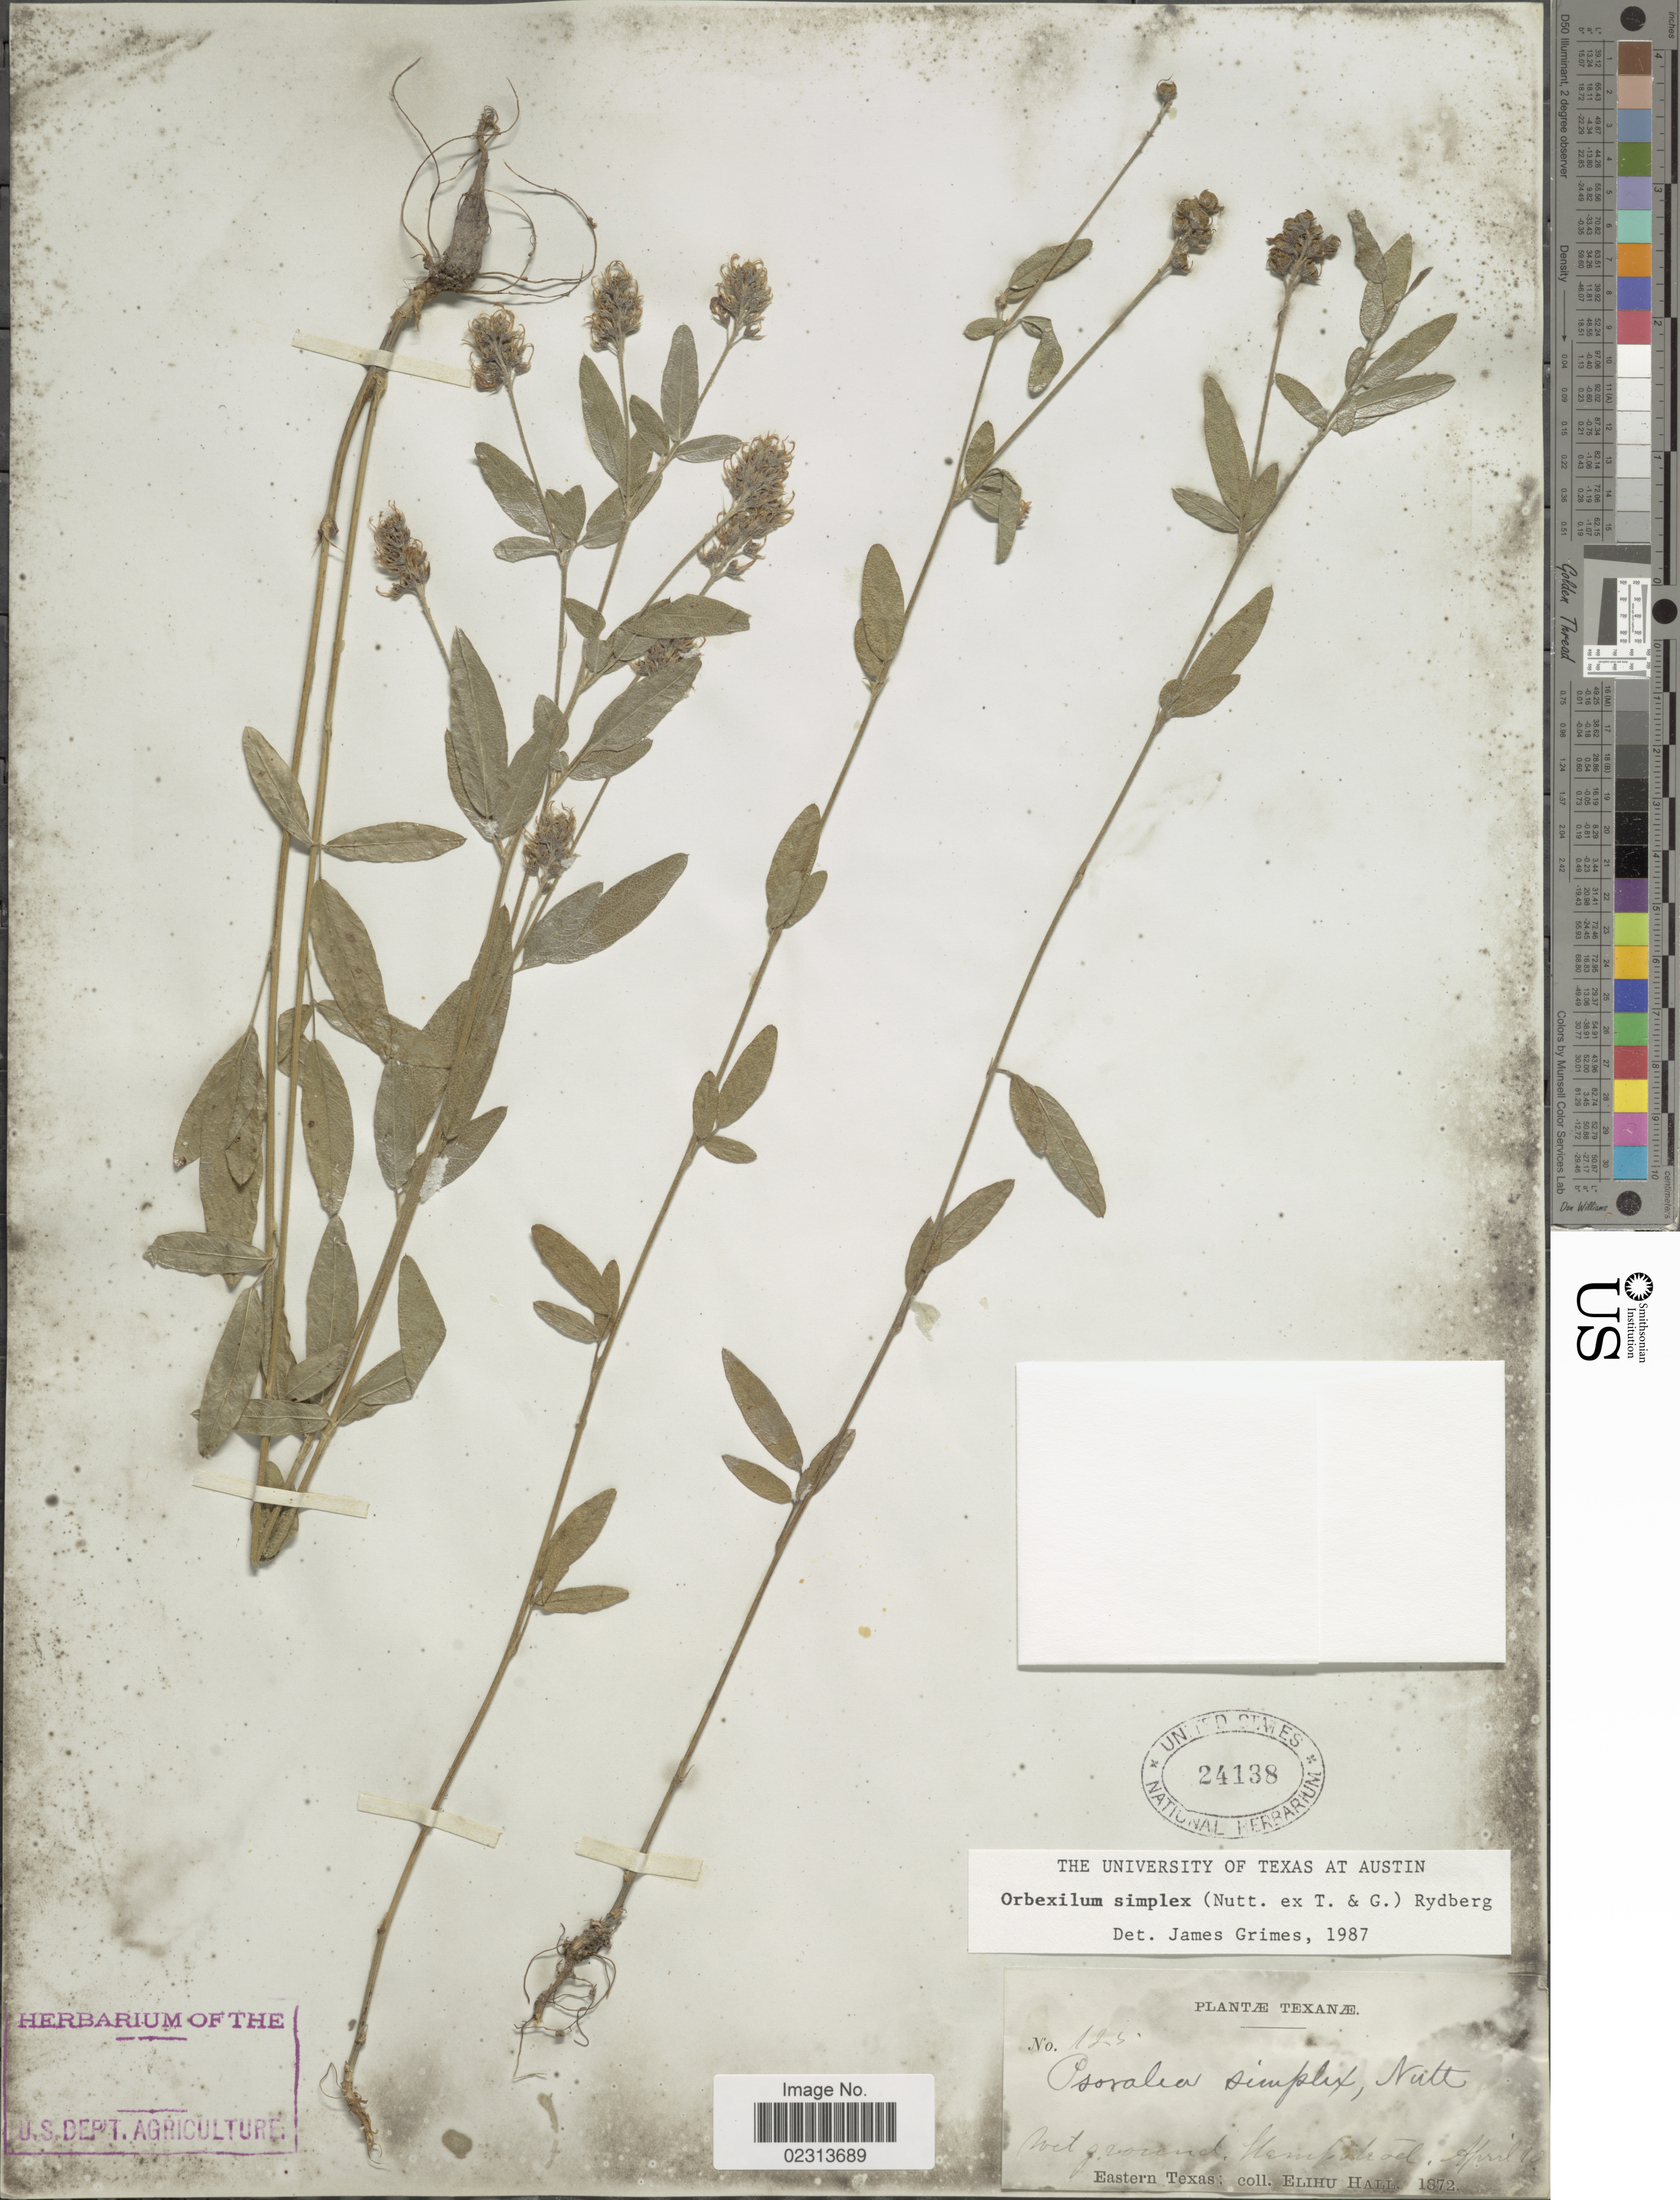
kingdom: Plantae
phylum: Tracheophyta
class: Magnoliopsida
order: Fabales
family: Fabaceae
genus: Orbexilum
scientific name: Orbexilum simplex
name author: (Nutt. ex Torr. & A. Gray) Rydb.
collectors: E. Hall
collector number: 125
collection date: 1872-04-10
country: United States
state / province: Texas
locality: Eastern Texas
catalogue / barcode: US 24138